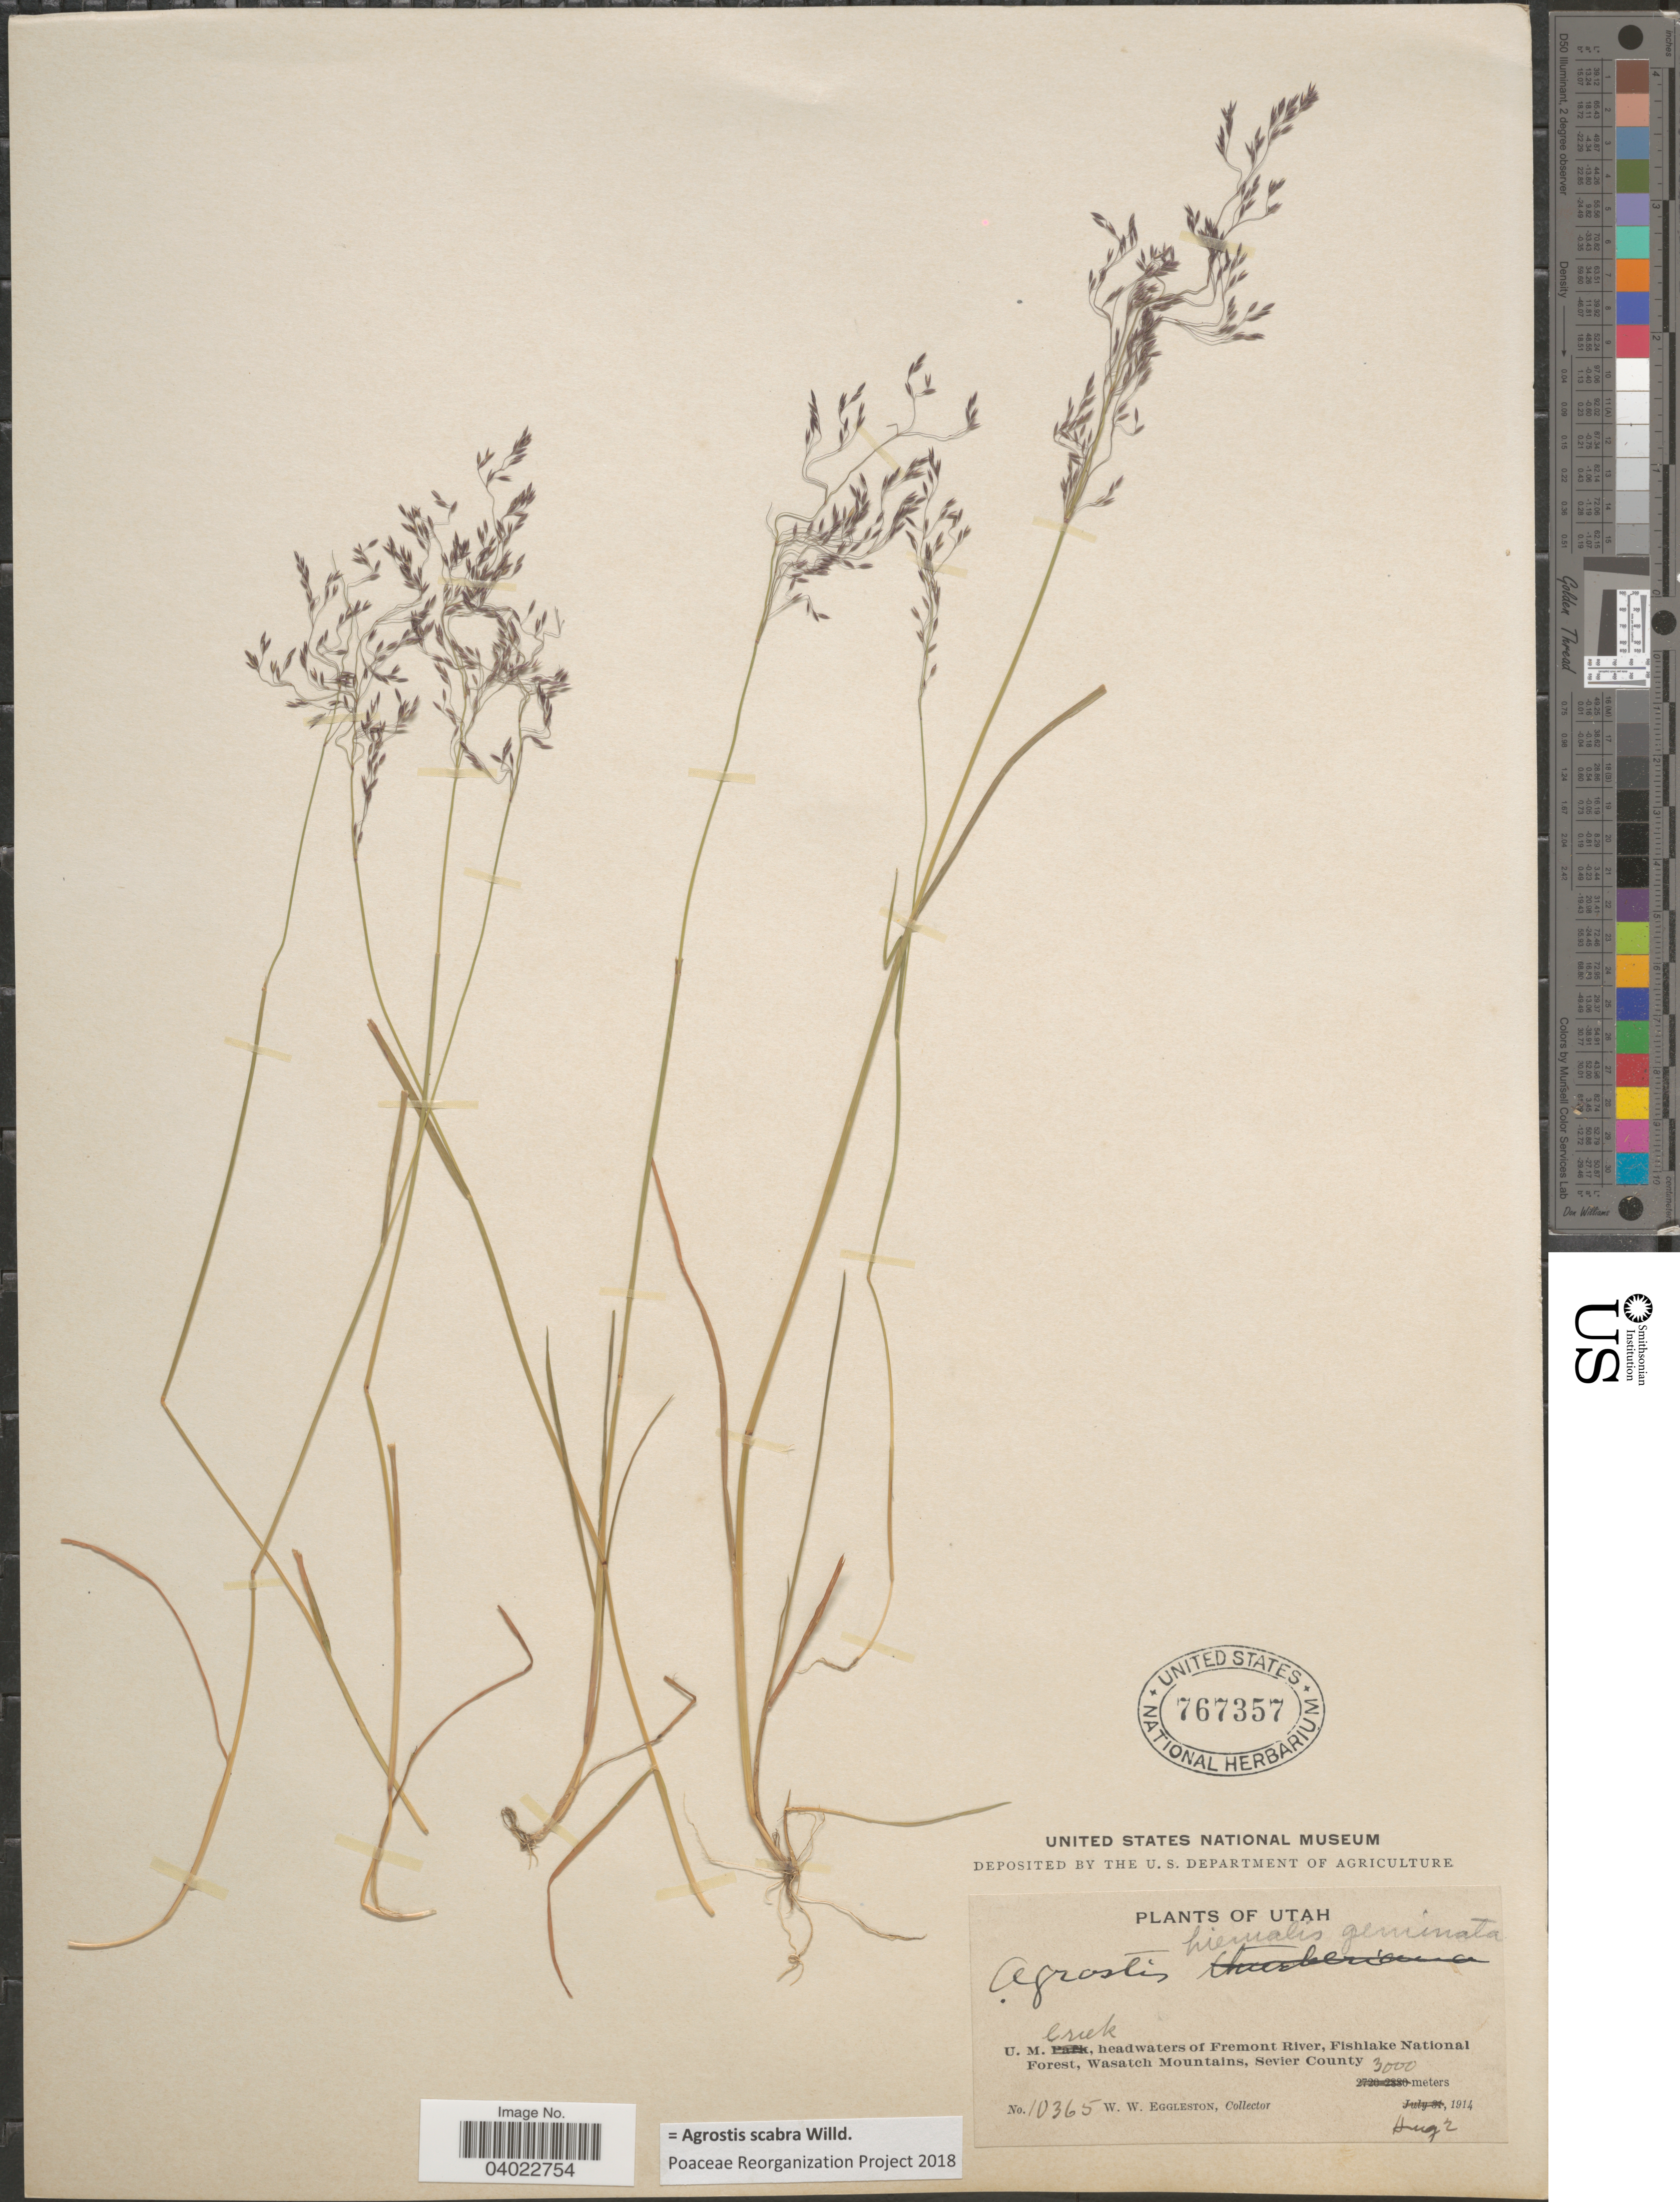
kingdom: Plantae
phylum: Tracheophyta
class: Liliopsida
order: Poales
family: Poaceae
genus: Agrostis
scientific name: Agrostis scabra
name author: Willd.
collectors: W. W. Eggleston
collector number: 10365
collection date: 1914-08-02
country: United States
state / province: Utah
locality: U. M. Creek, headwaters of Fremont River, Fishlake National Forest, Wasatch Mountains, Sevier County.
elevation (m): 3000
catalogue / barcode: US 767357